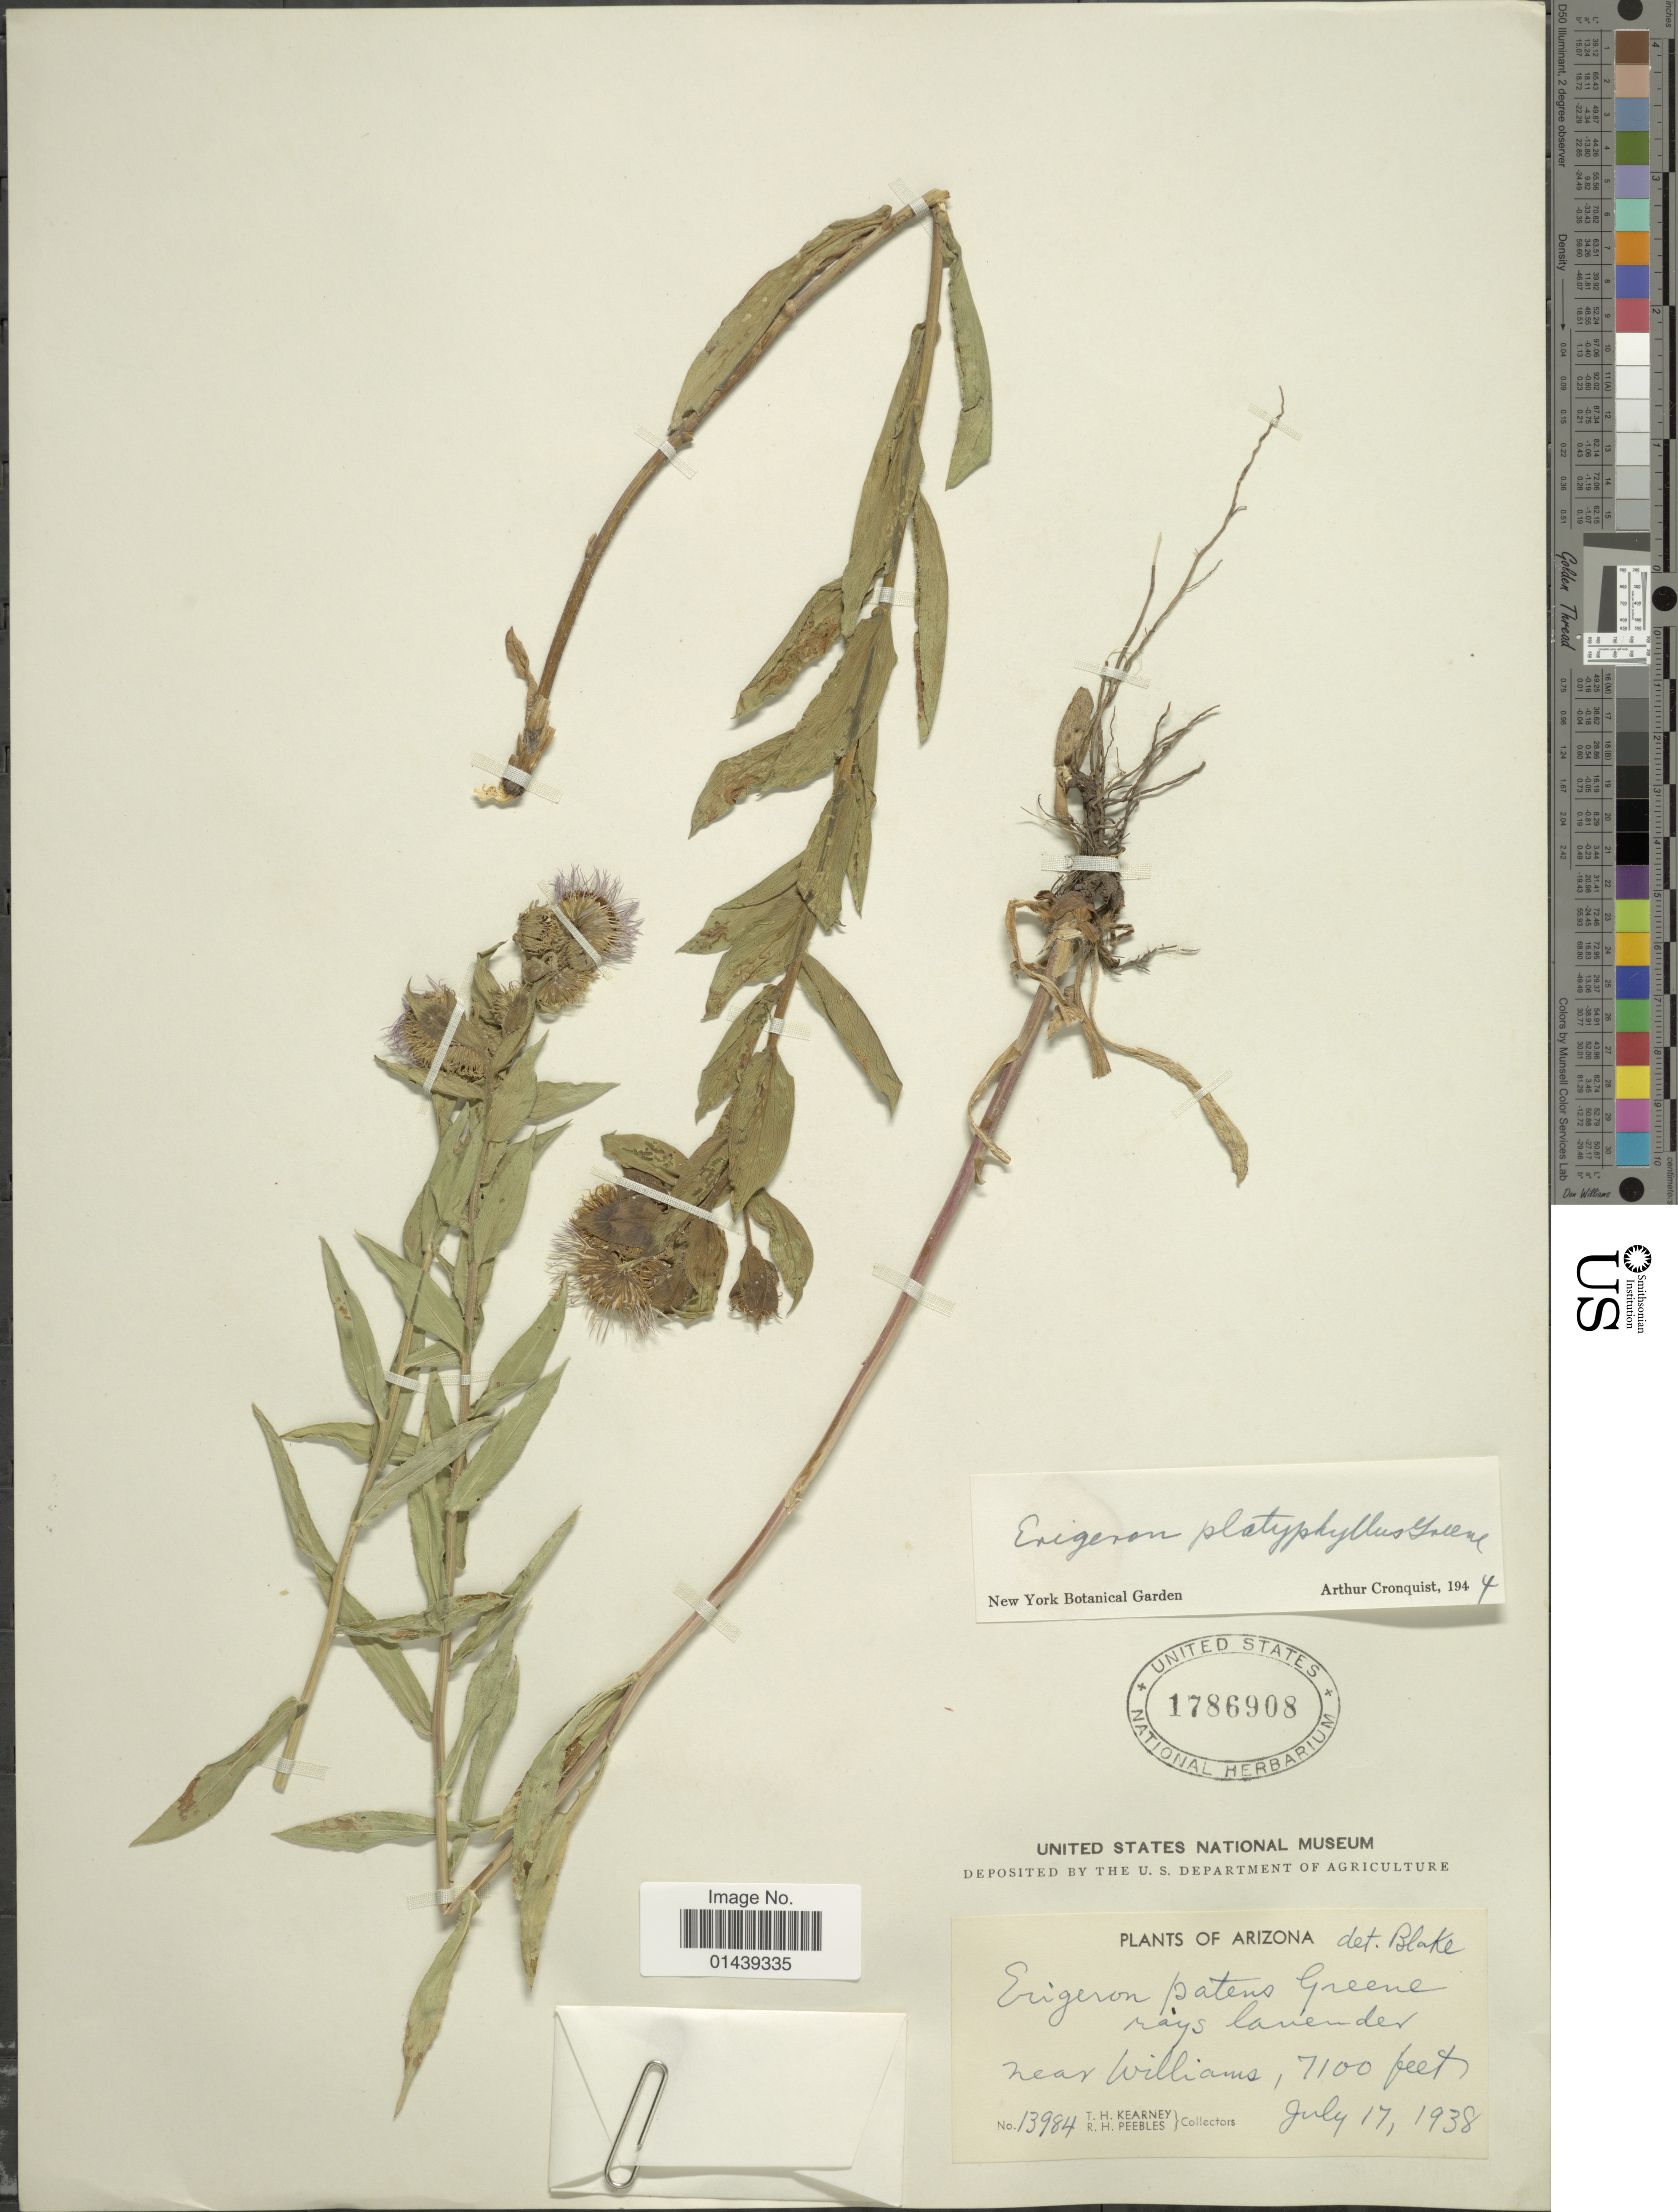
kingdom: Plantae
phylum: Tracheophyta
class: Magnoliopsida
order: Asterales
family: Asteraceae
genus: Erigeron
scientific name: Erigeron platyphyllus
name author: Greene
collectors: T. H. Kearney & R. H. Peebles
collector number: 13984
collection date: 1938-07-17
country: United States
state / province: Arizona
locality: Near Williams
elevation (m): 2164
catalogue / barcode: US 1786908